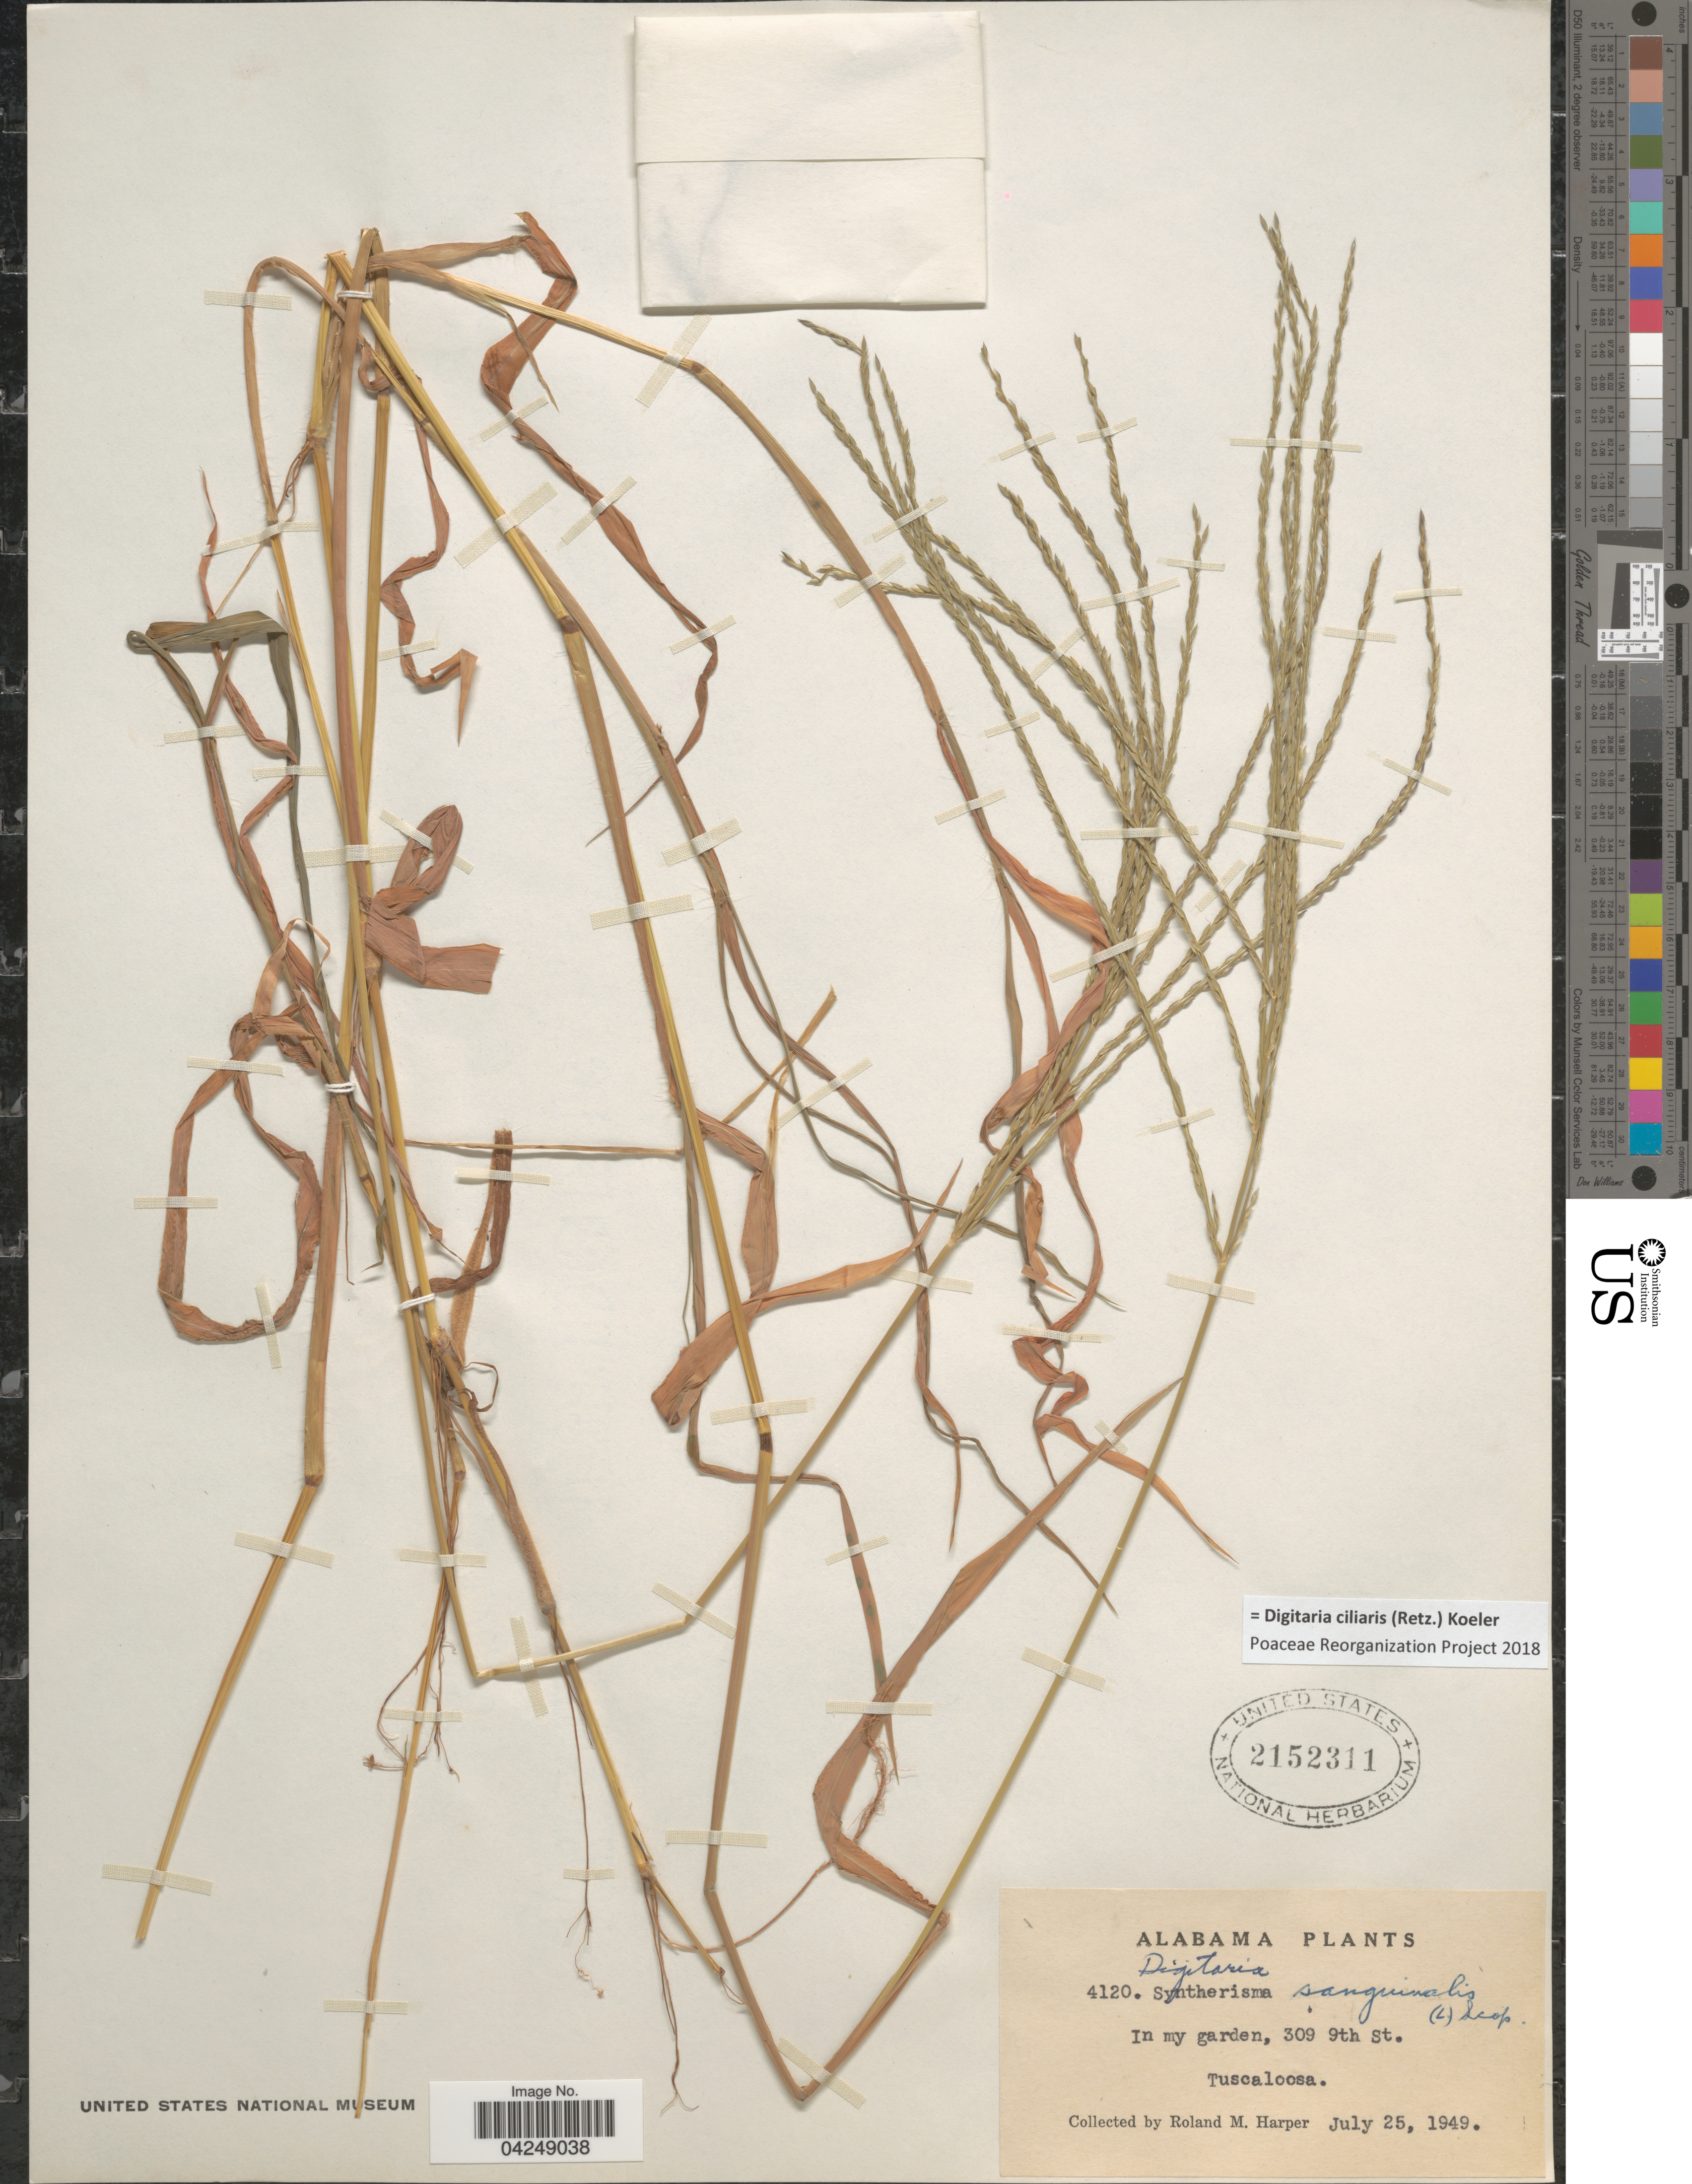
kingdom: Plantae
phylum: Tracheophyta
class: Liliopsida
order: Poales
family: Poaceae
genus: Digitaria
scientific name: Digitaria ciliaris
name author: (Retz.) Koeler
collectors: R. M. Harper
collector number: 4120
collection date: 1949-07-25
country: United States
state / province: Alabama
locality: In my garden, 309 9th St. Tuscaloosa.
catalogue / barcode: US 2152311